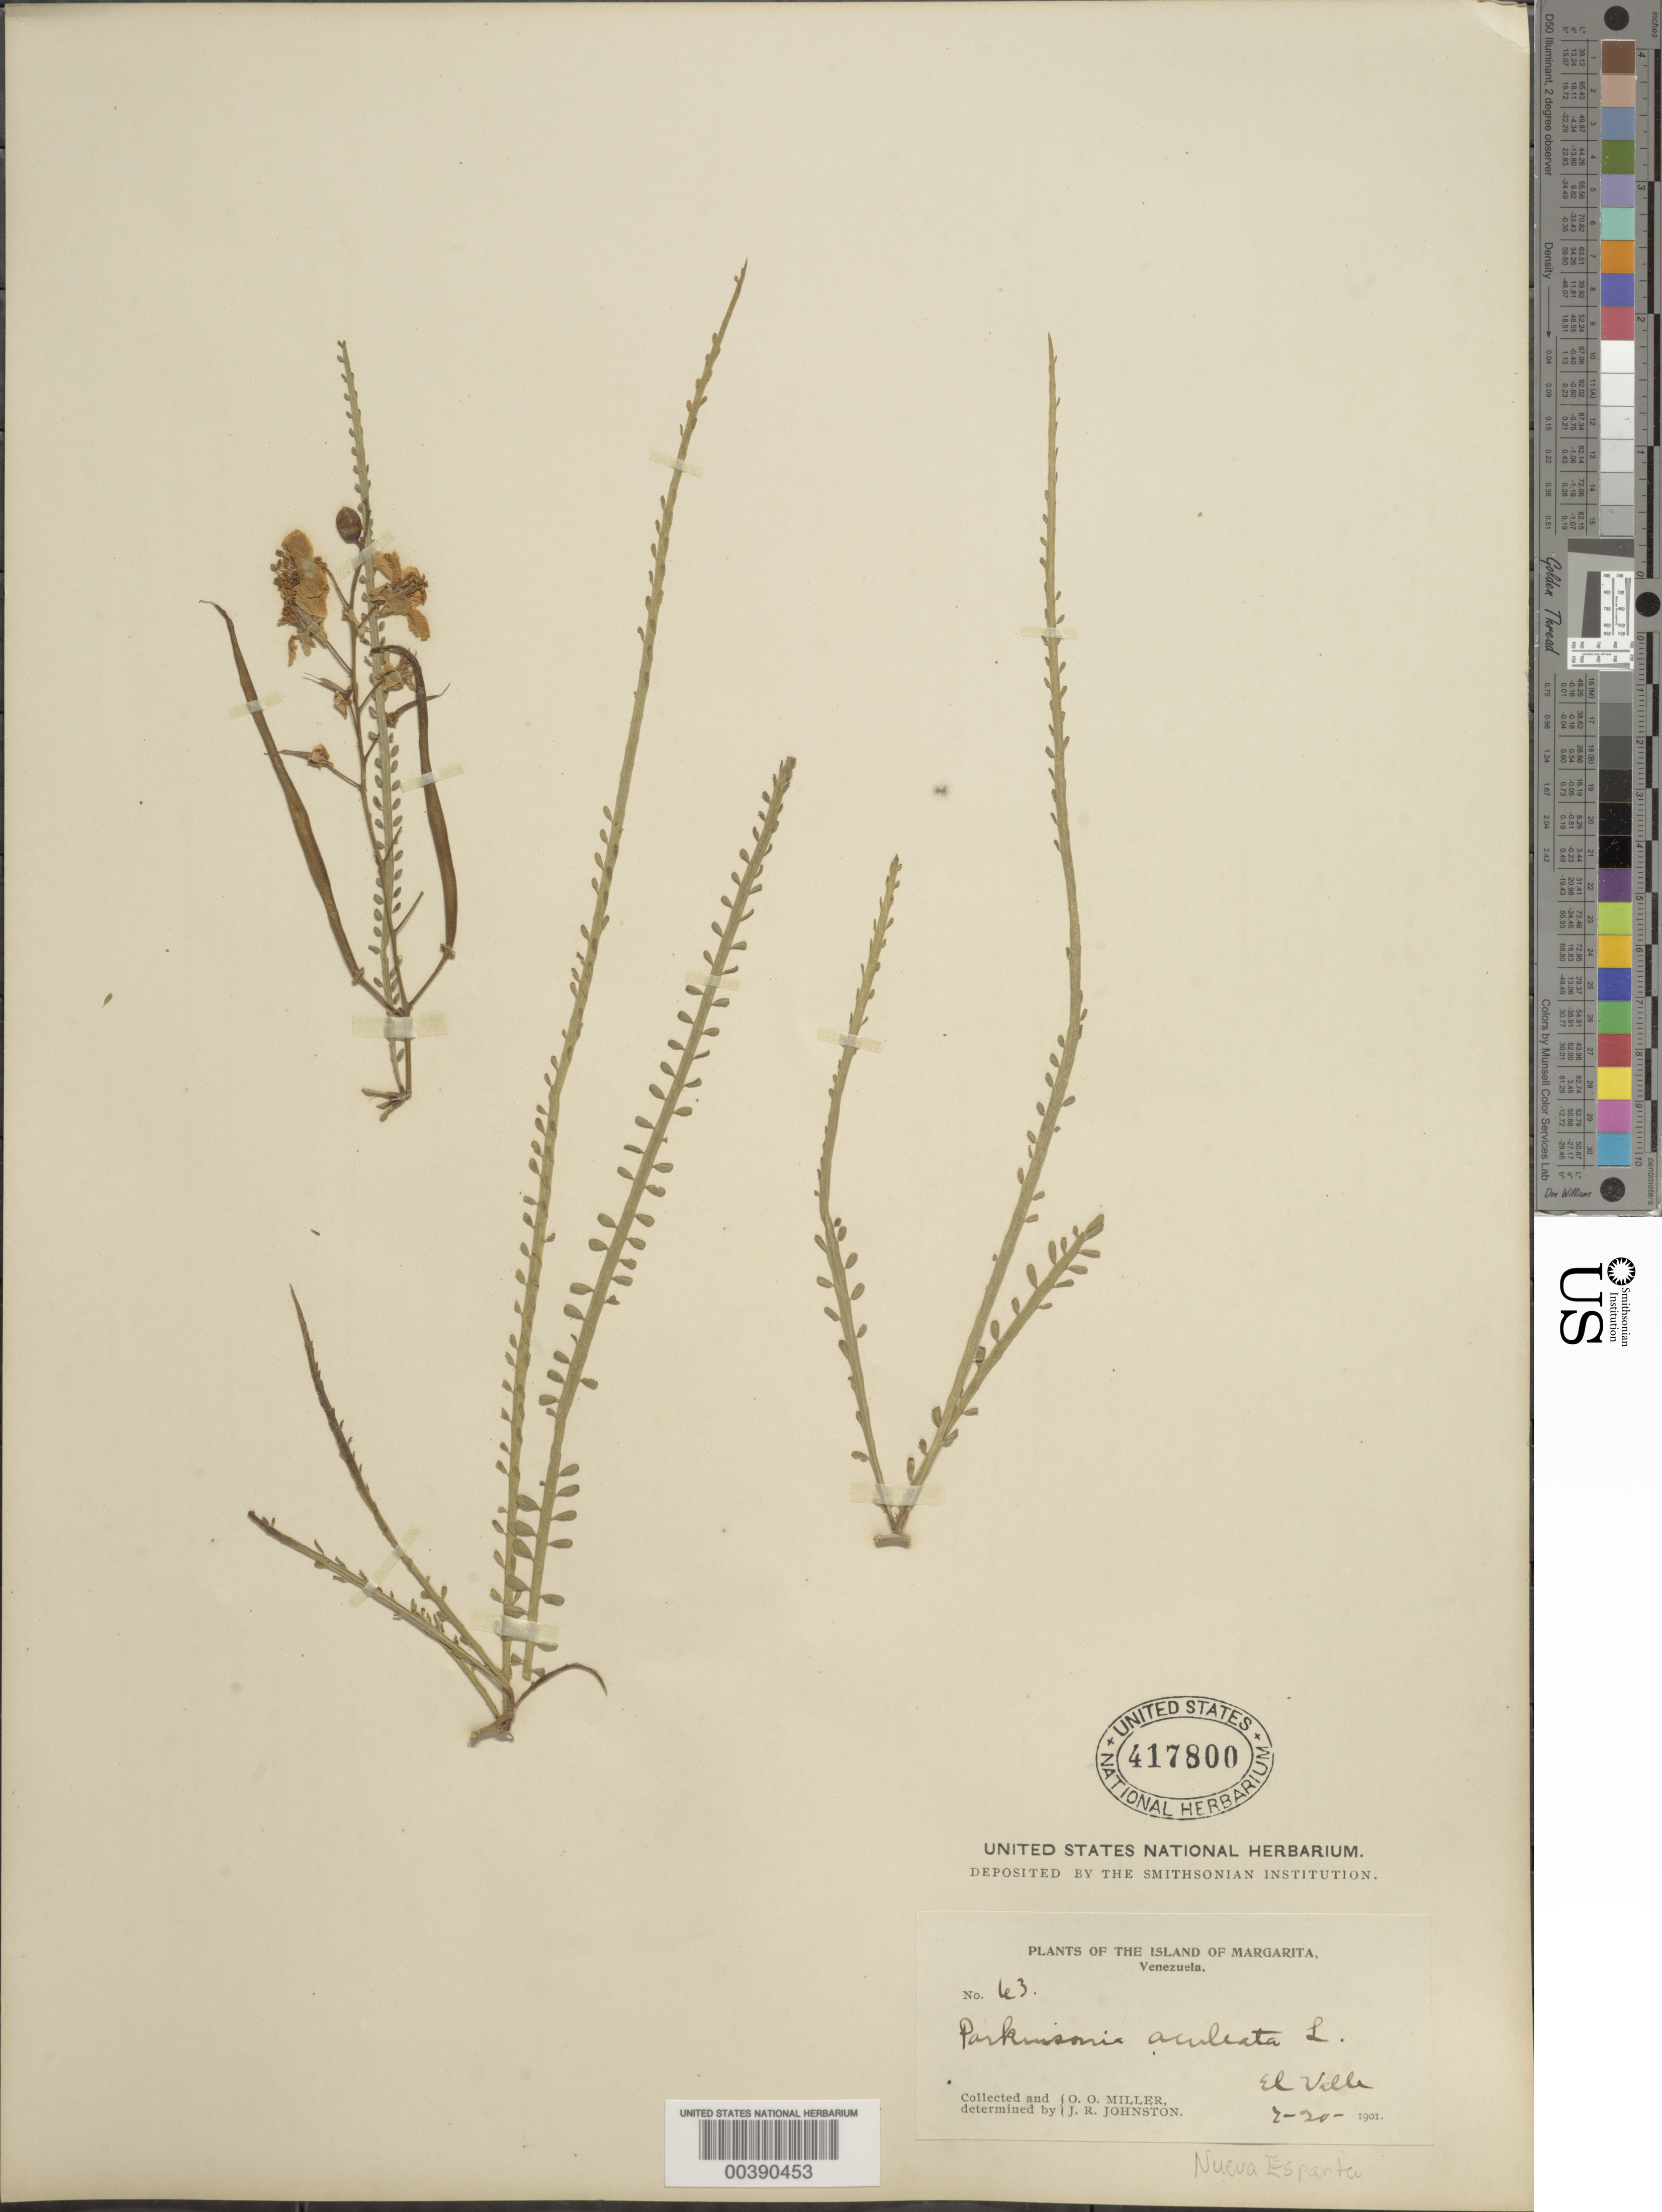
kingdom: Plantae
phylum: Tracheophyta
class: Magnoliopsida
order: Fabales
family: Fabaceae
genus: Parkinsonia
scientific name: Parkinsonia aculeata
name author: L.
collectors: O. O. Miller & J. Johnston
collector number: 63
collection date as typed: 20 Jul 1901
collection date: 1901-07-20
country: Venezuela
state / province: Nueva Esparta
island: Margarita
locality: Margarita i.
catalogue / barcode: US 417800